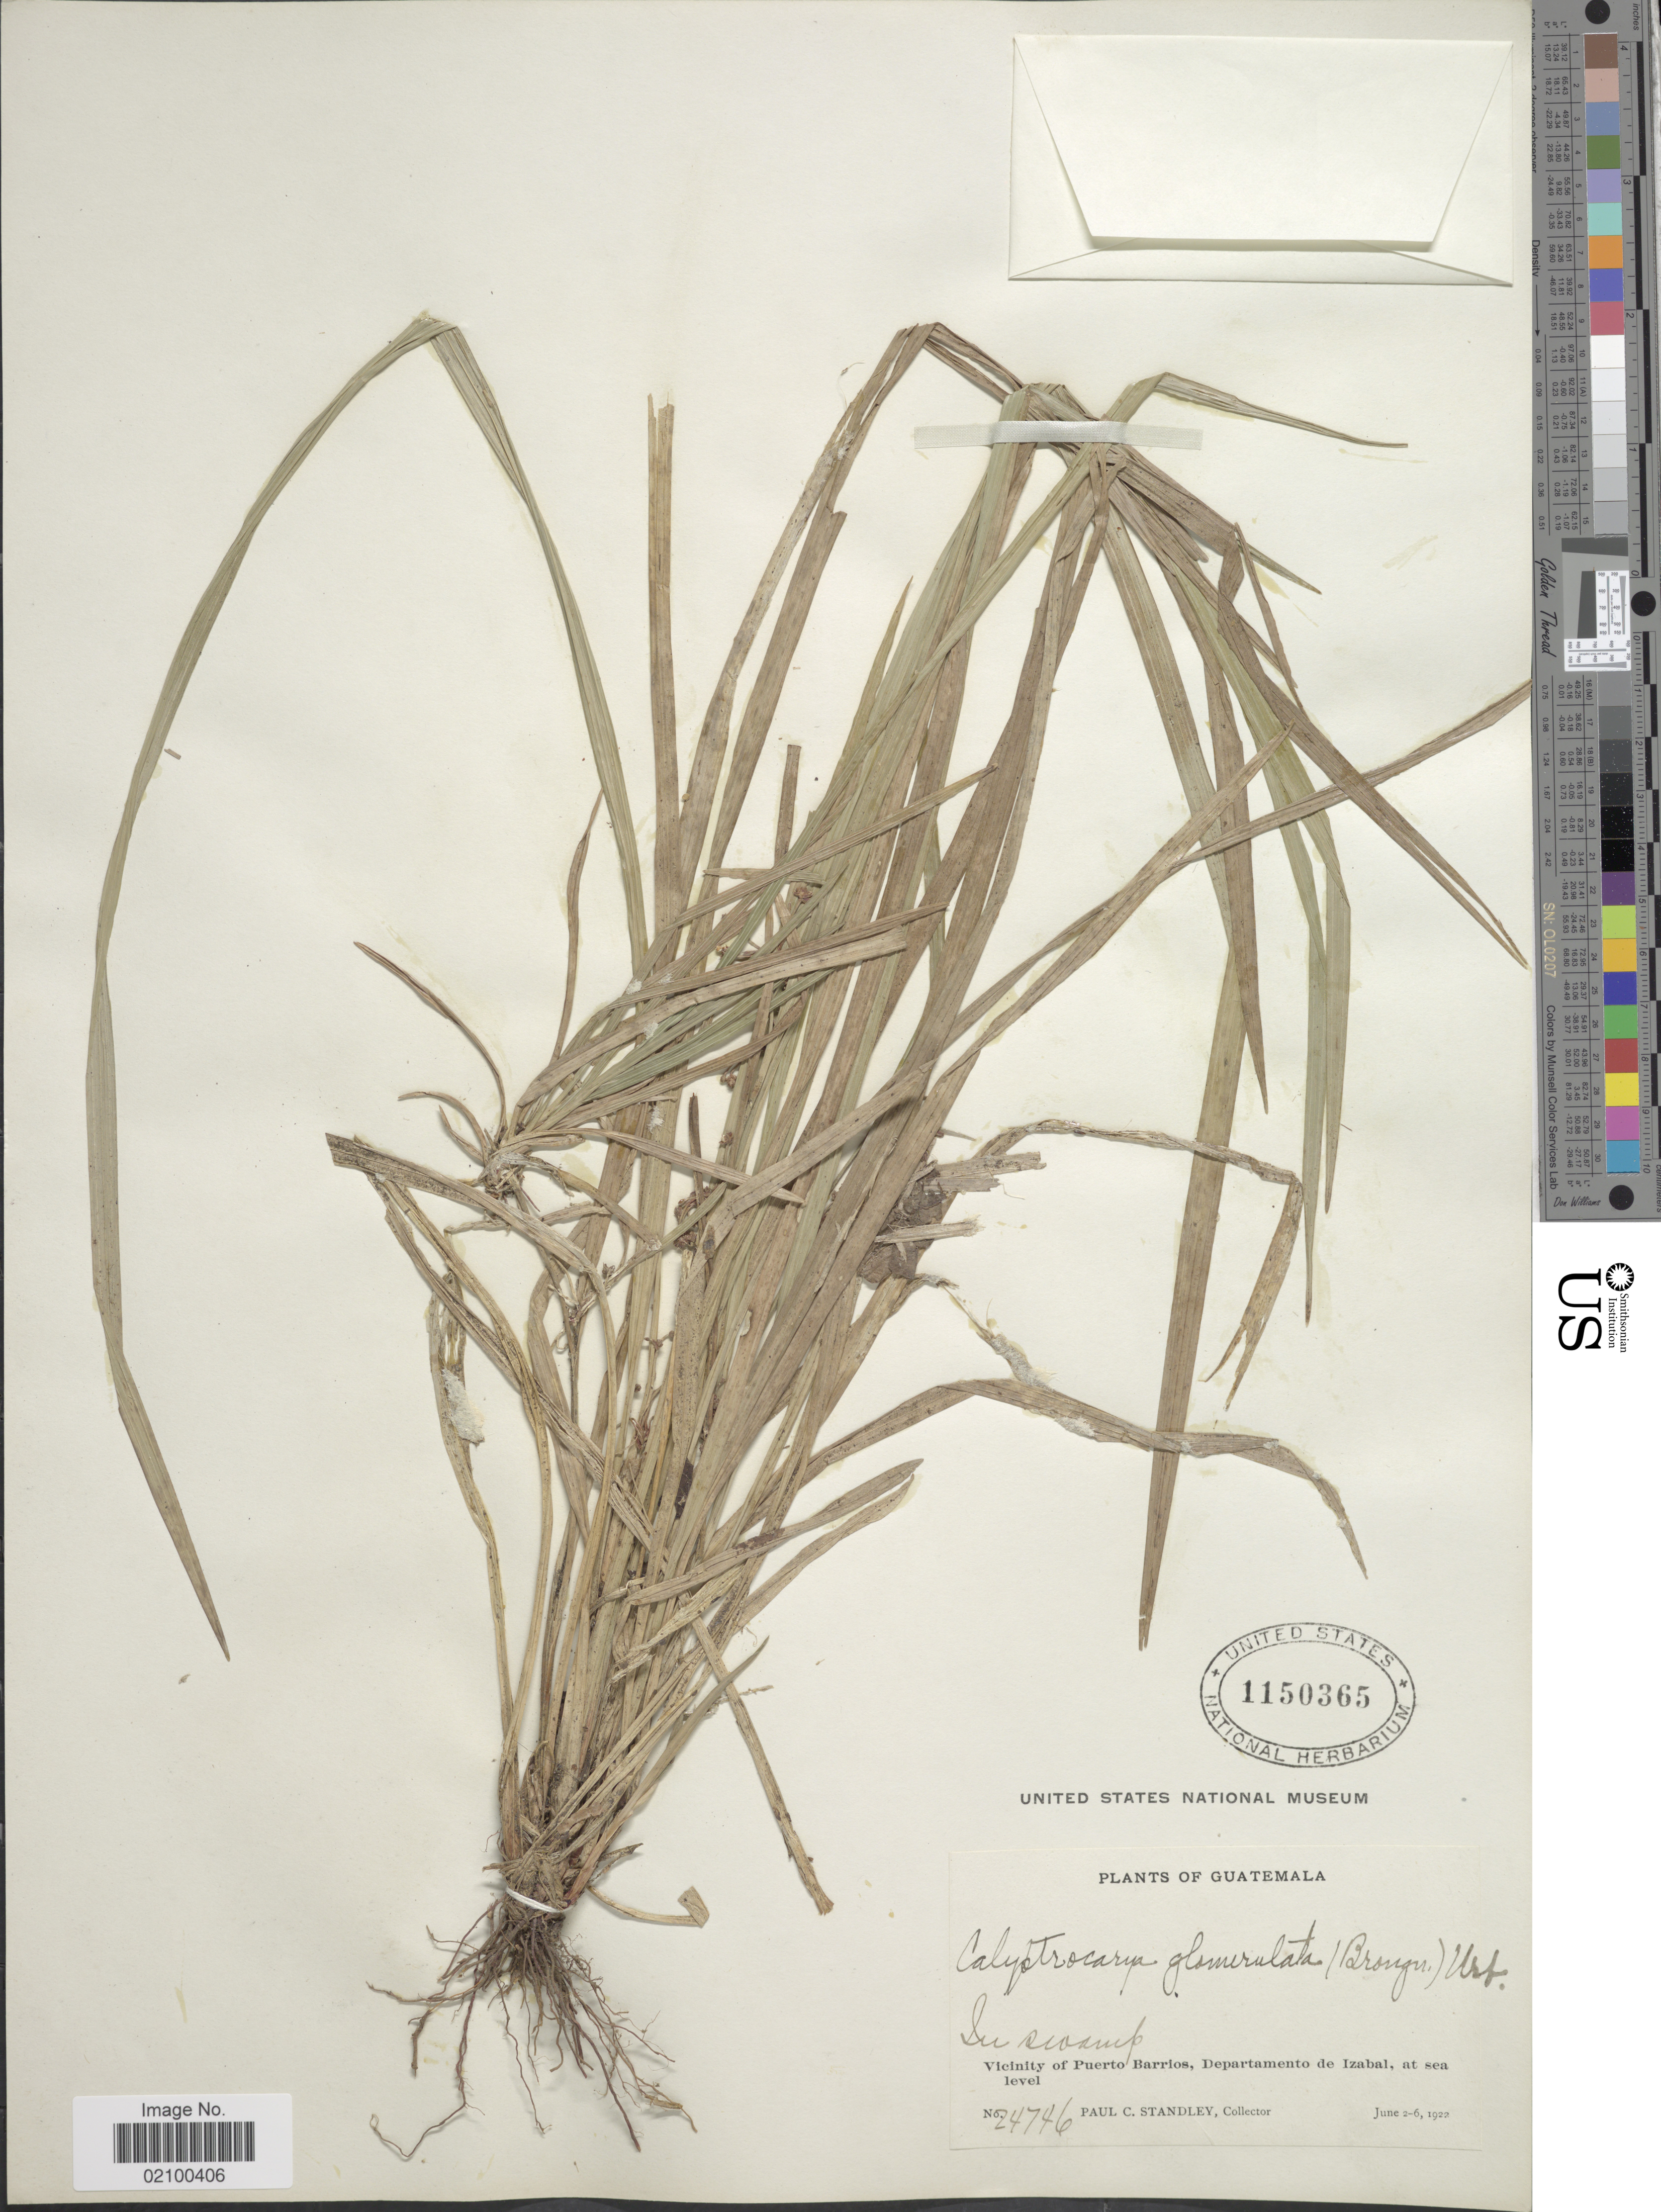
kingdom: Plantae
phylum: Tracheophyta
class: Liliopsida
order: Poales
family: Cyperaceae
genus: Calyptrocarya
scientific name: Calyptrocarya glomerulata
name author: (Brongn.) Urb.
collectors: P. C. Standley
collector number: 24746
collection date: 1922-06-02/1922-06-06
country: Guatemala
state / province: Izabal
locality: Vicinity of Puerto Barrios, Departamento de Izabal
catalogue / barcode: US 1150365